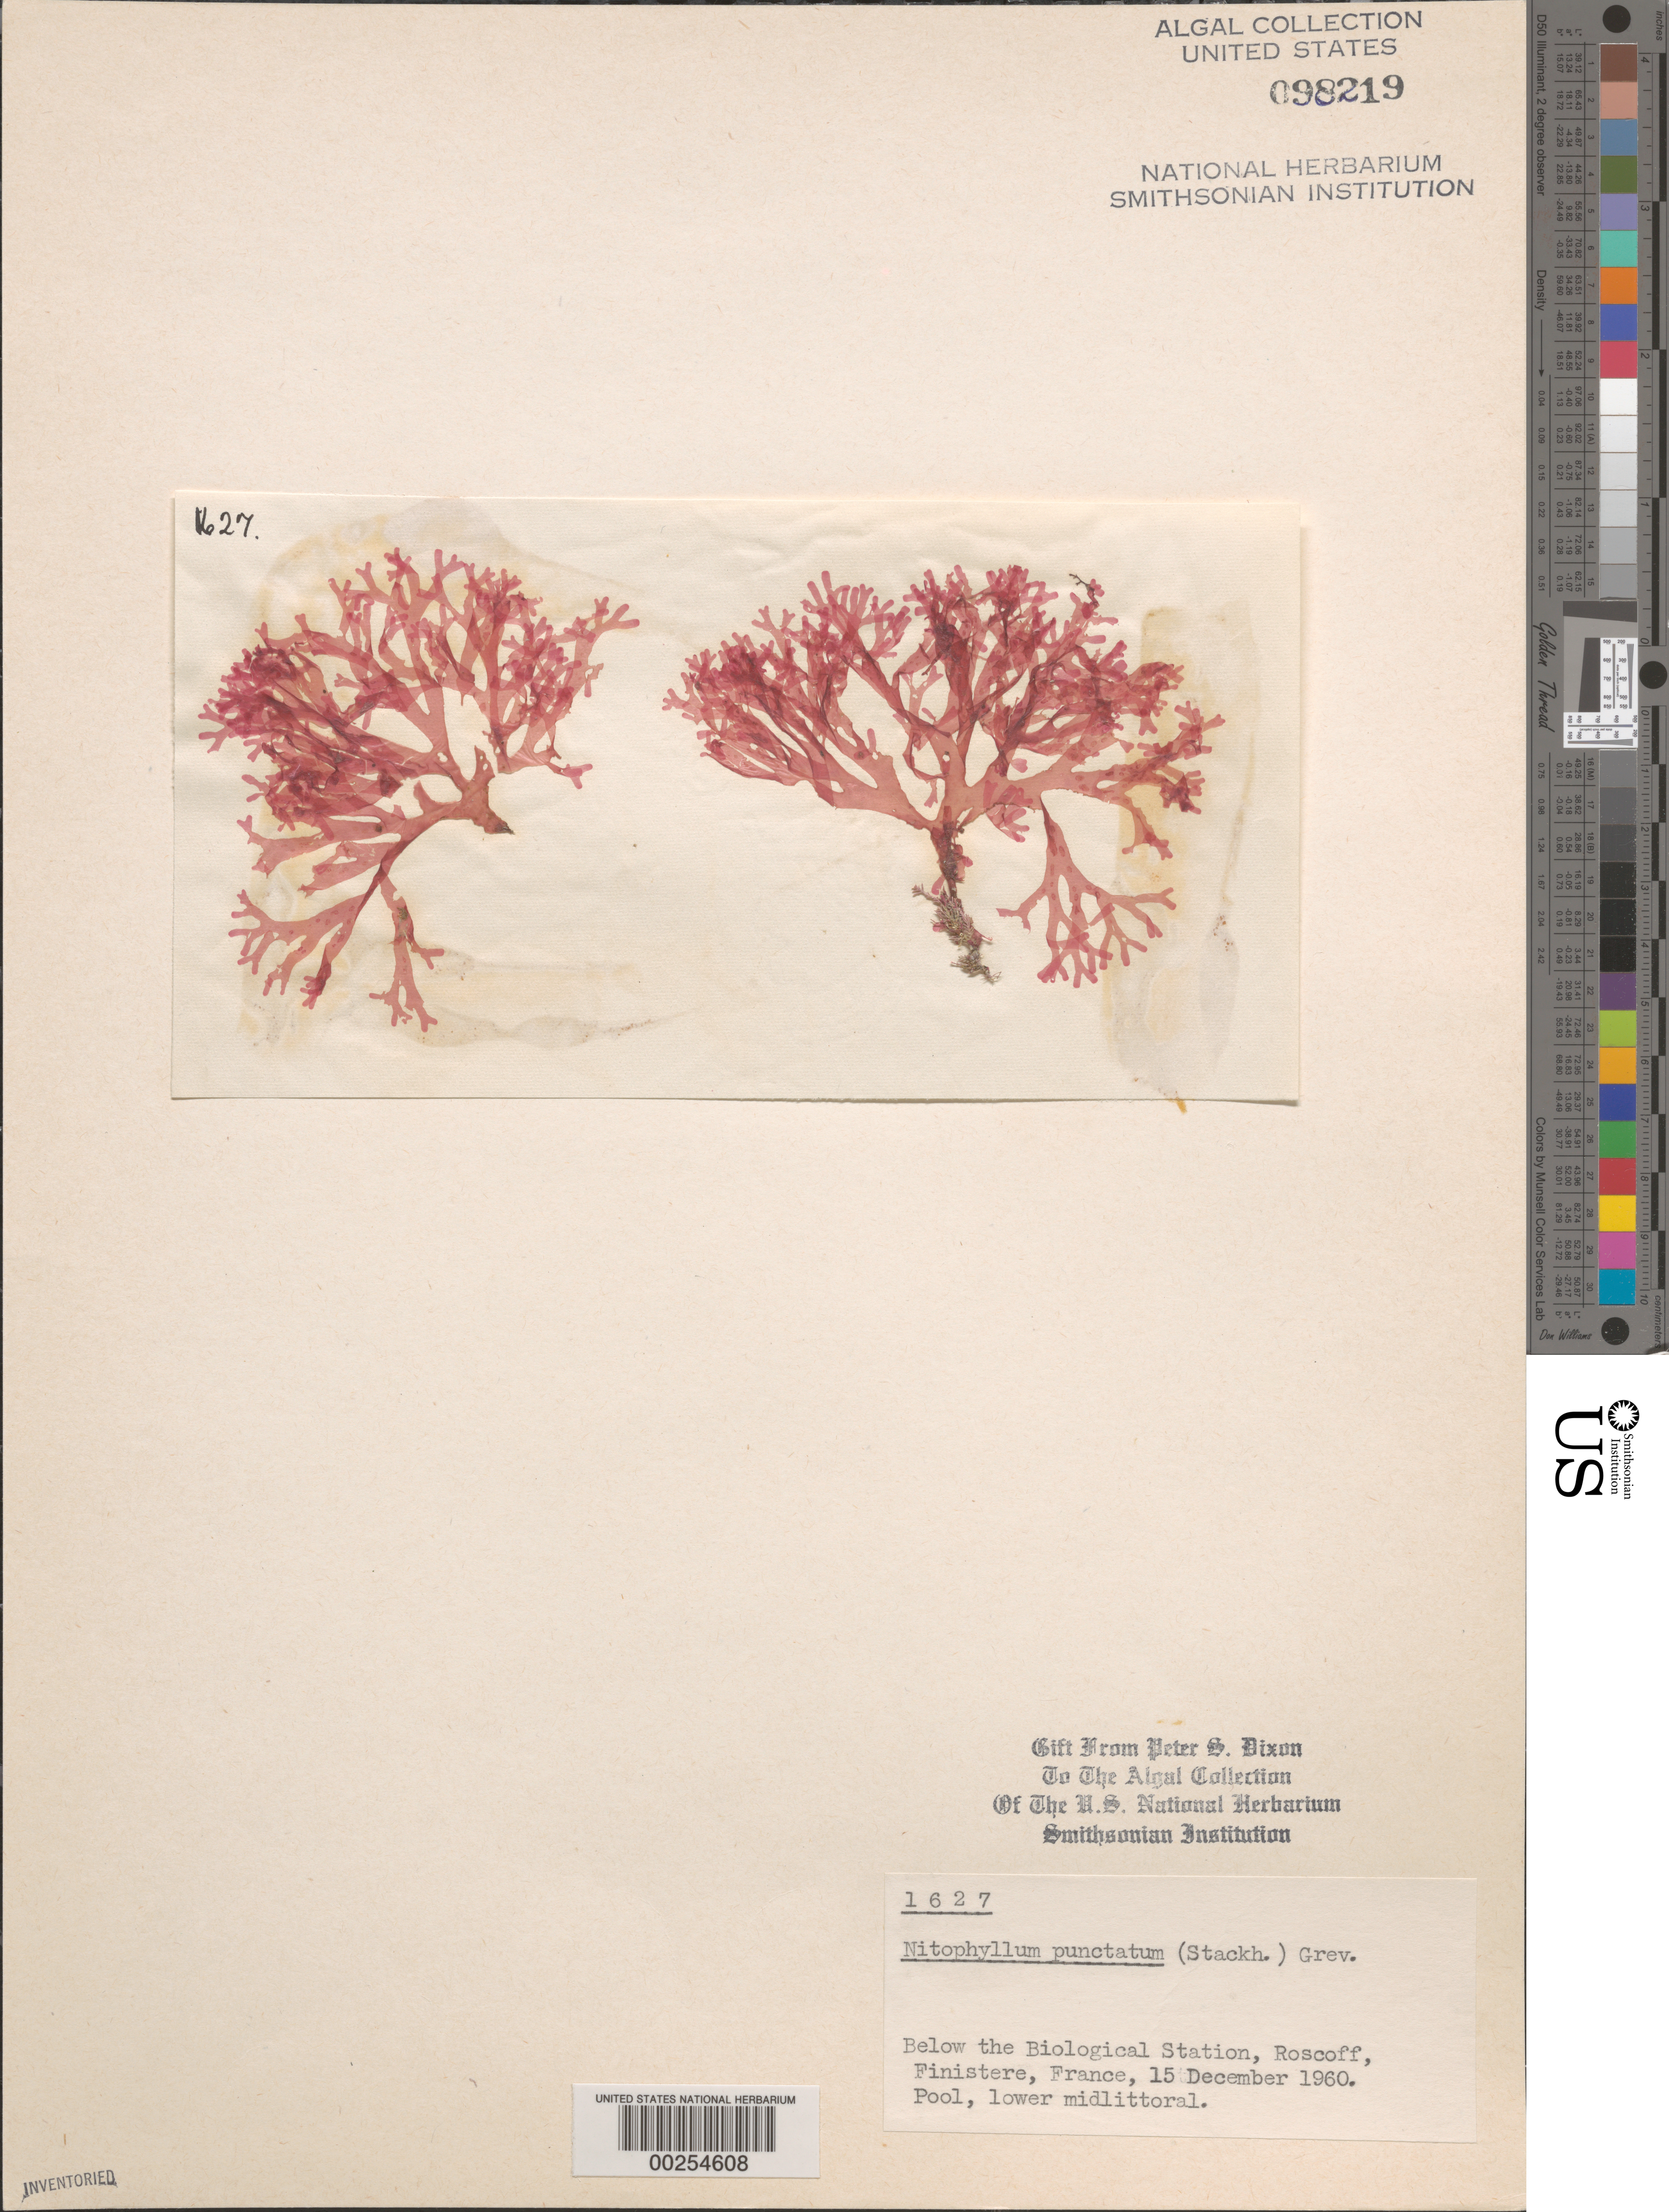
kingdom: Plantae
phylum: Rhodophyta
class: Florideophyceae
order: Ceramiales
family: Delesseriaceae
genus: Nitophyllum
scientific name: Nitophyllum punctatum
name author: (Stackh.) Grev.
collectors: P. S. Dixon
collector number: PSD 1627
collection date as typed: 15 Dec 1960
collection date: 1960-12-15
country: France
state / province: Bretagne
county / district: Finistère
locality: Roscoff, below biological station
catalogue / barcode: US 98219